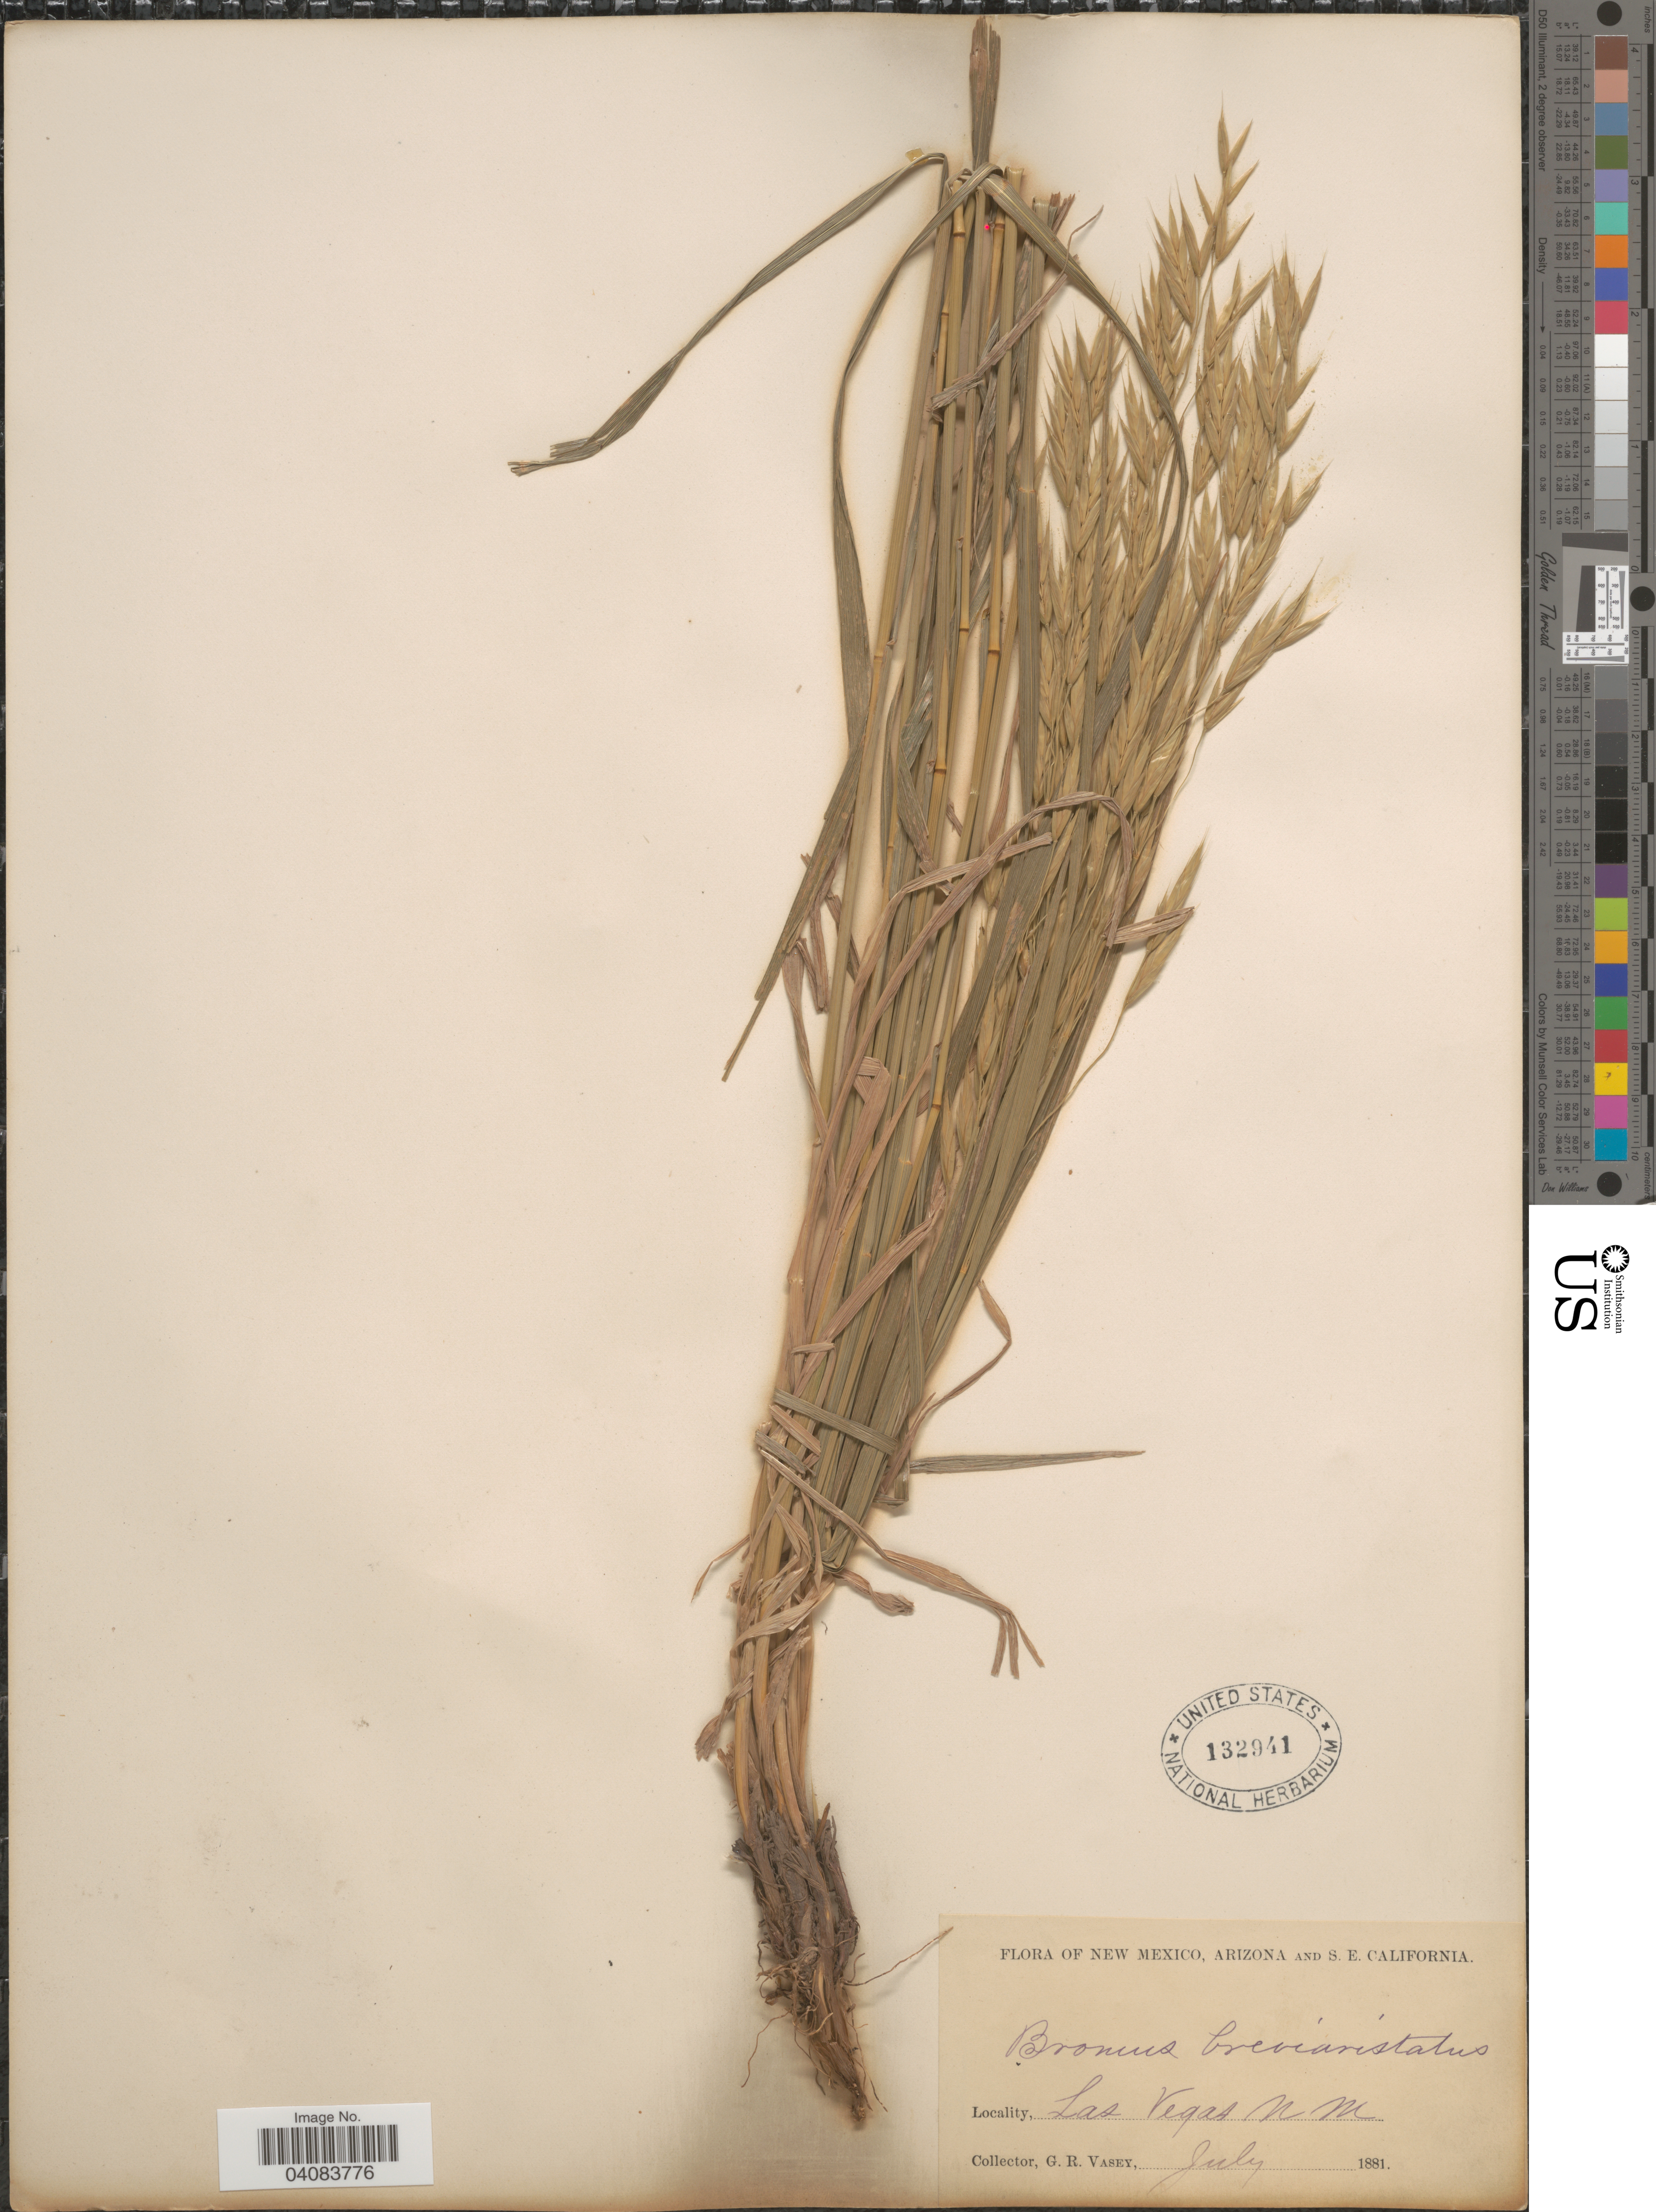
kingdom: Plantae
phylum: Tracheophyta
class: Liliopsida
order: Poales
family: Poaceae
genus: Bromus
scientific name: Bromus polyanthus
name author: Scribn. ex Shear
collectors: G. R. Vasey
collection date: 1881-07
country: United States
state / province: New Mexico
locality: Las Vegas.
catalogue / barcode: US 132941